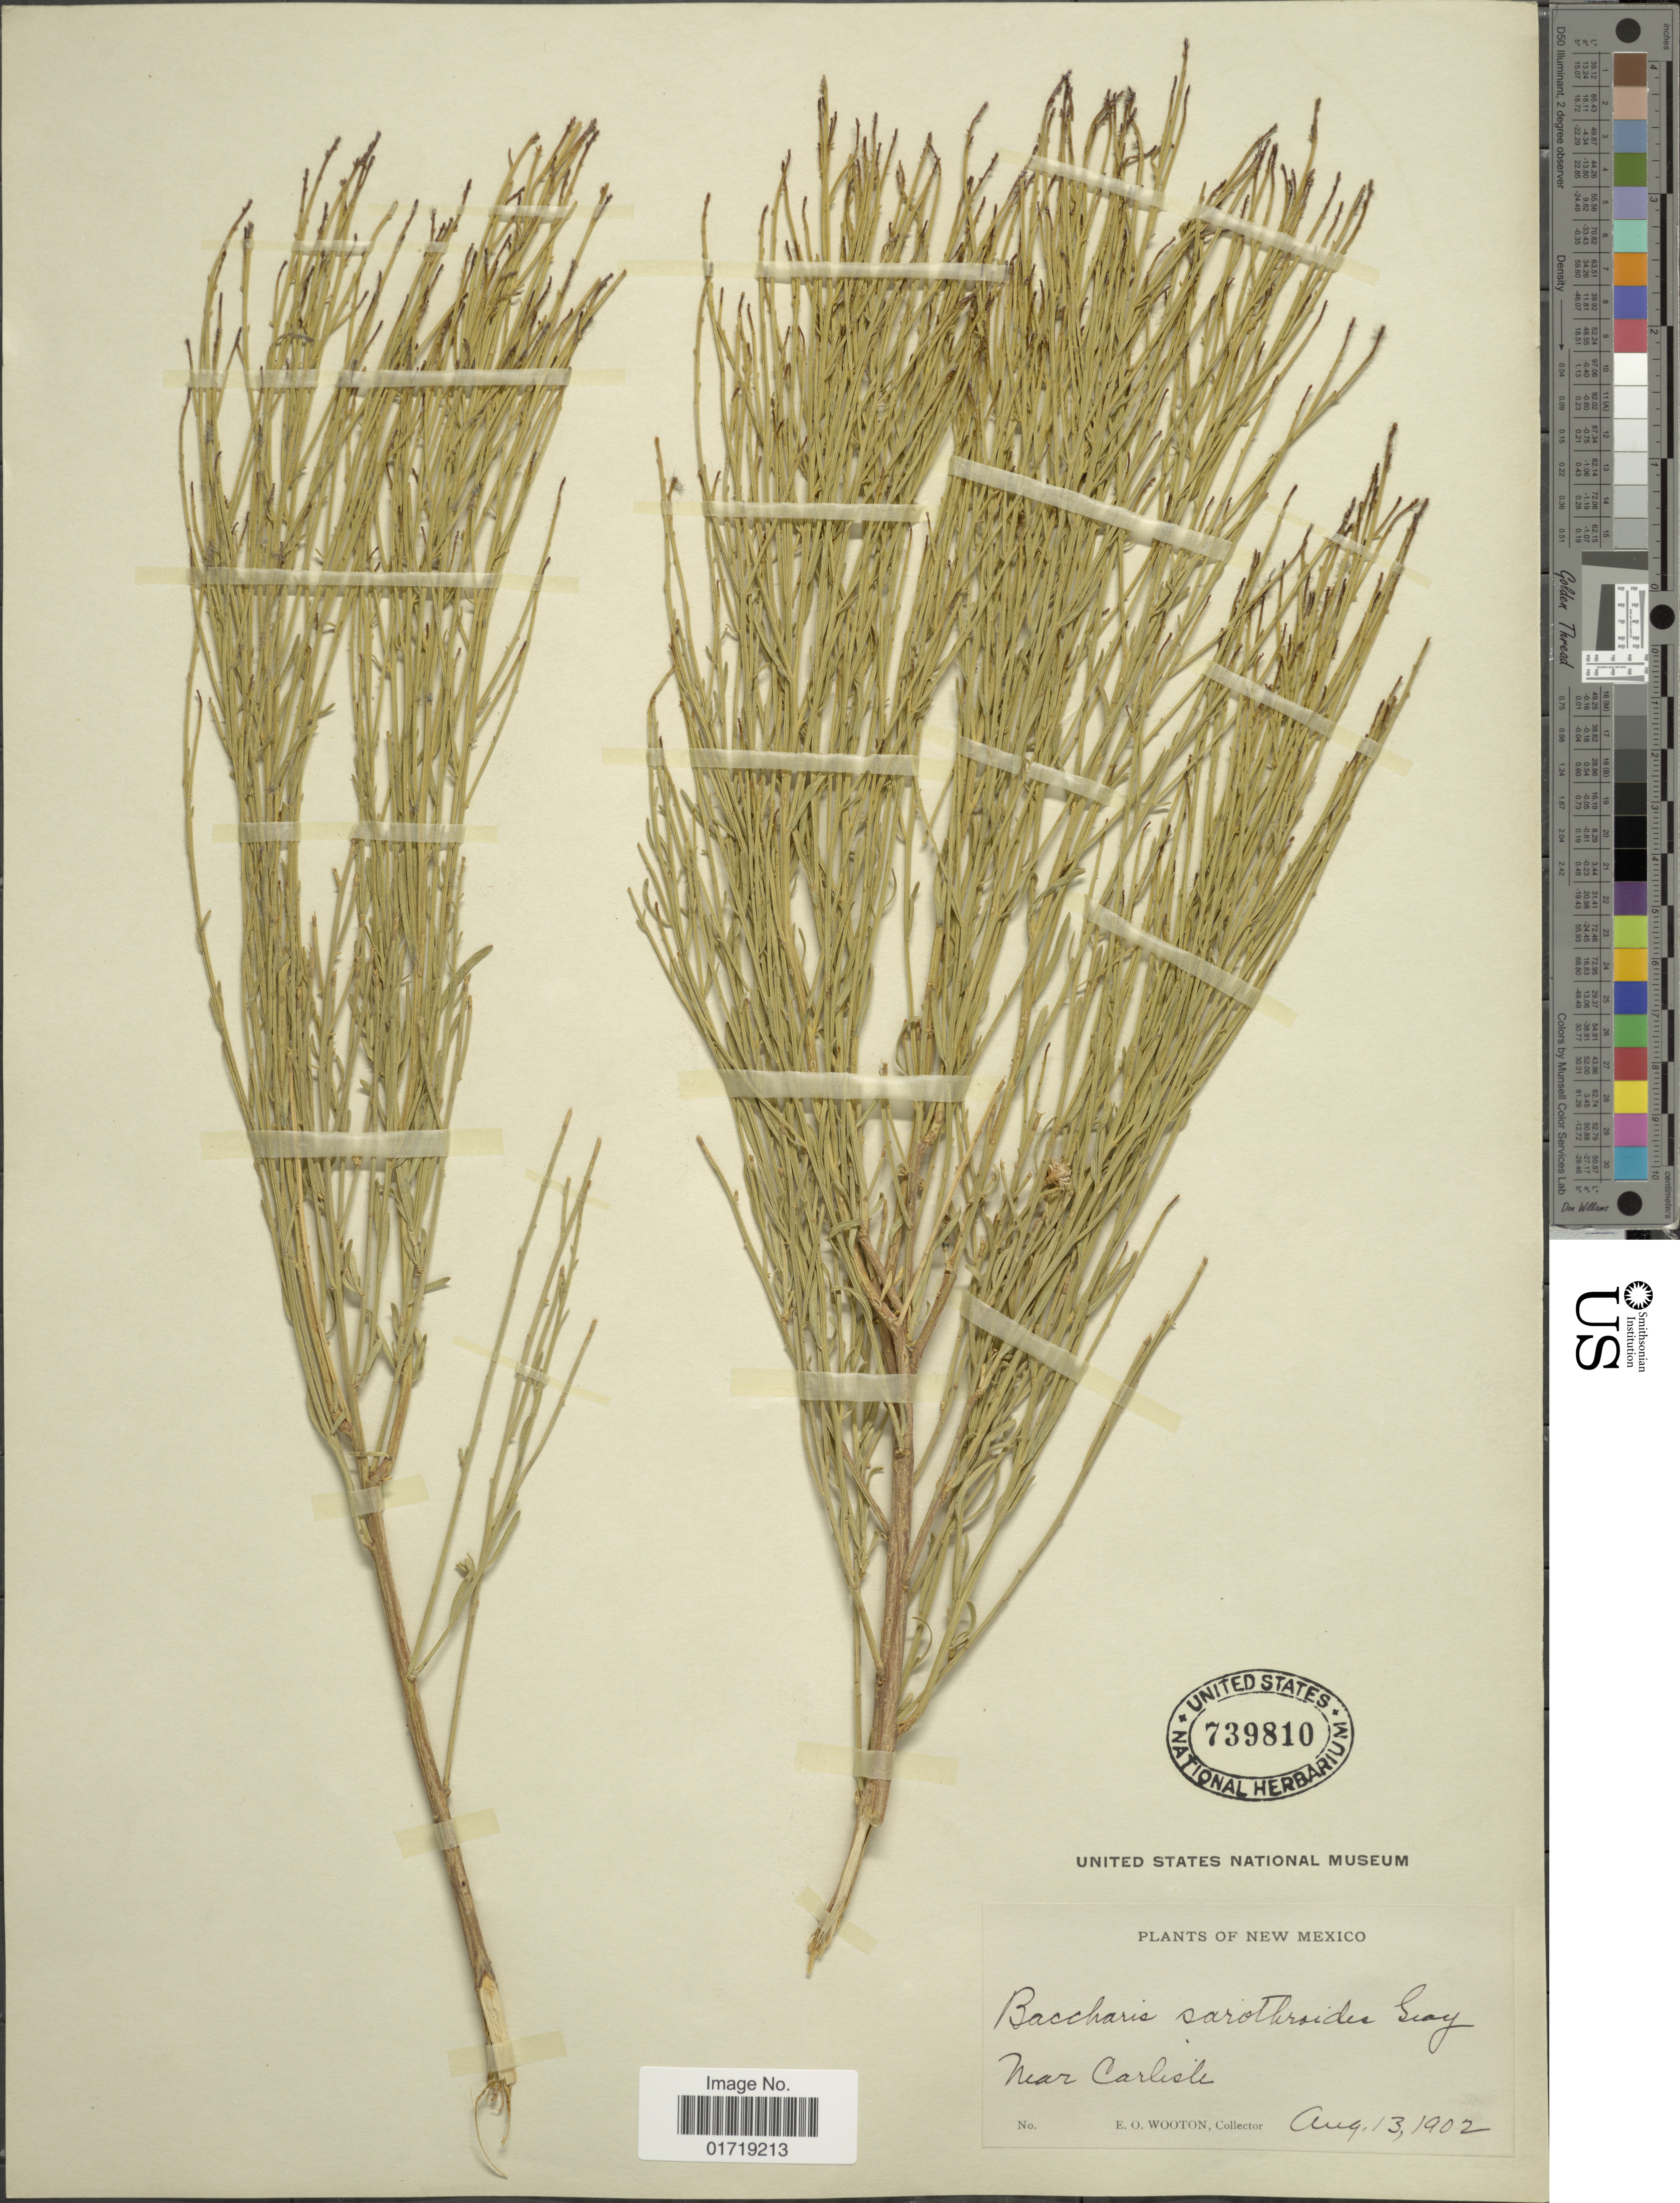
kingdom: Plantae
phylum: Tracheophyta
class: Magnoliopsida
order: Asterales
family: Asteraceae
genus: Baccharis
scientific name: Baccharis sarothroides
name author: A. Gray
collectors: E. O. Wooton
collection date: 1902-08-13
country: United States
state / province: New Mexico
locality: Near Carlisle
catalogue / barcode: US 739810